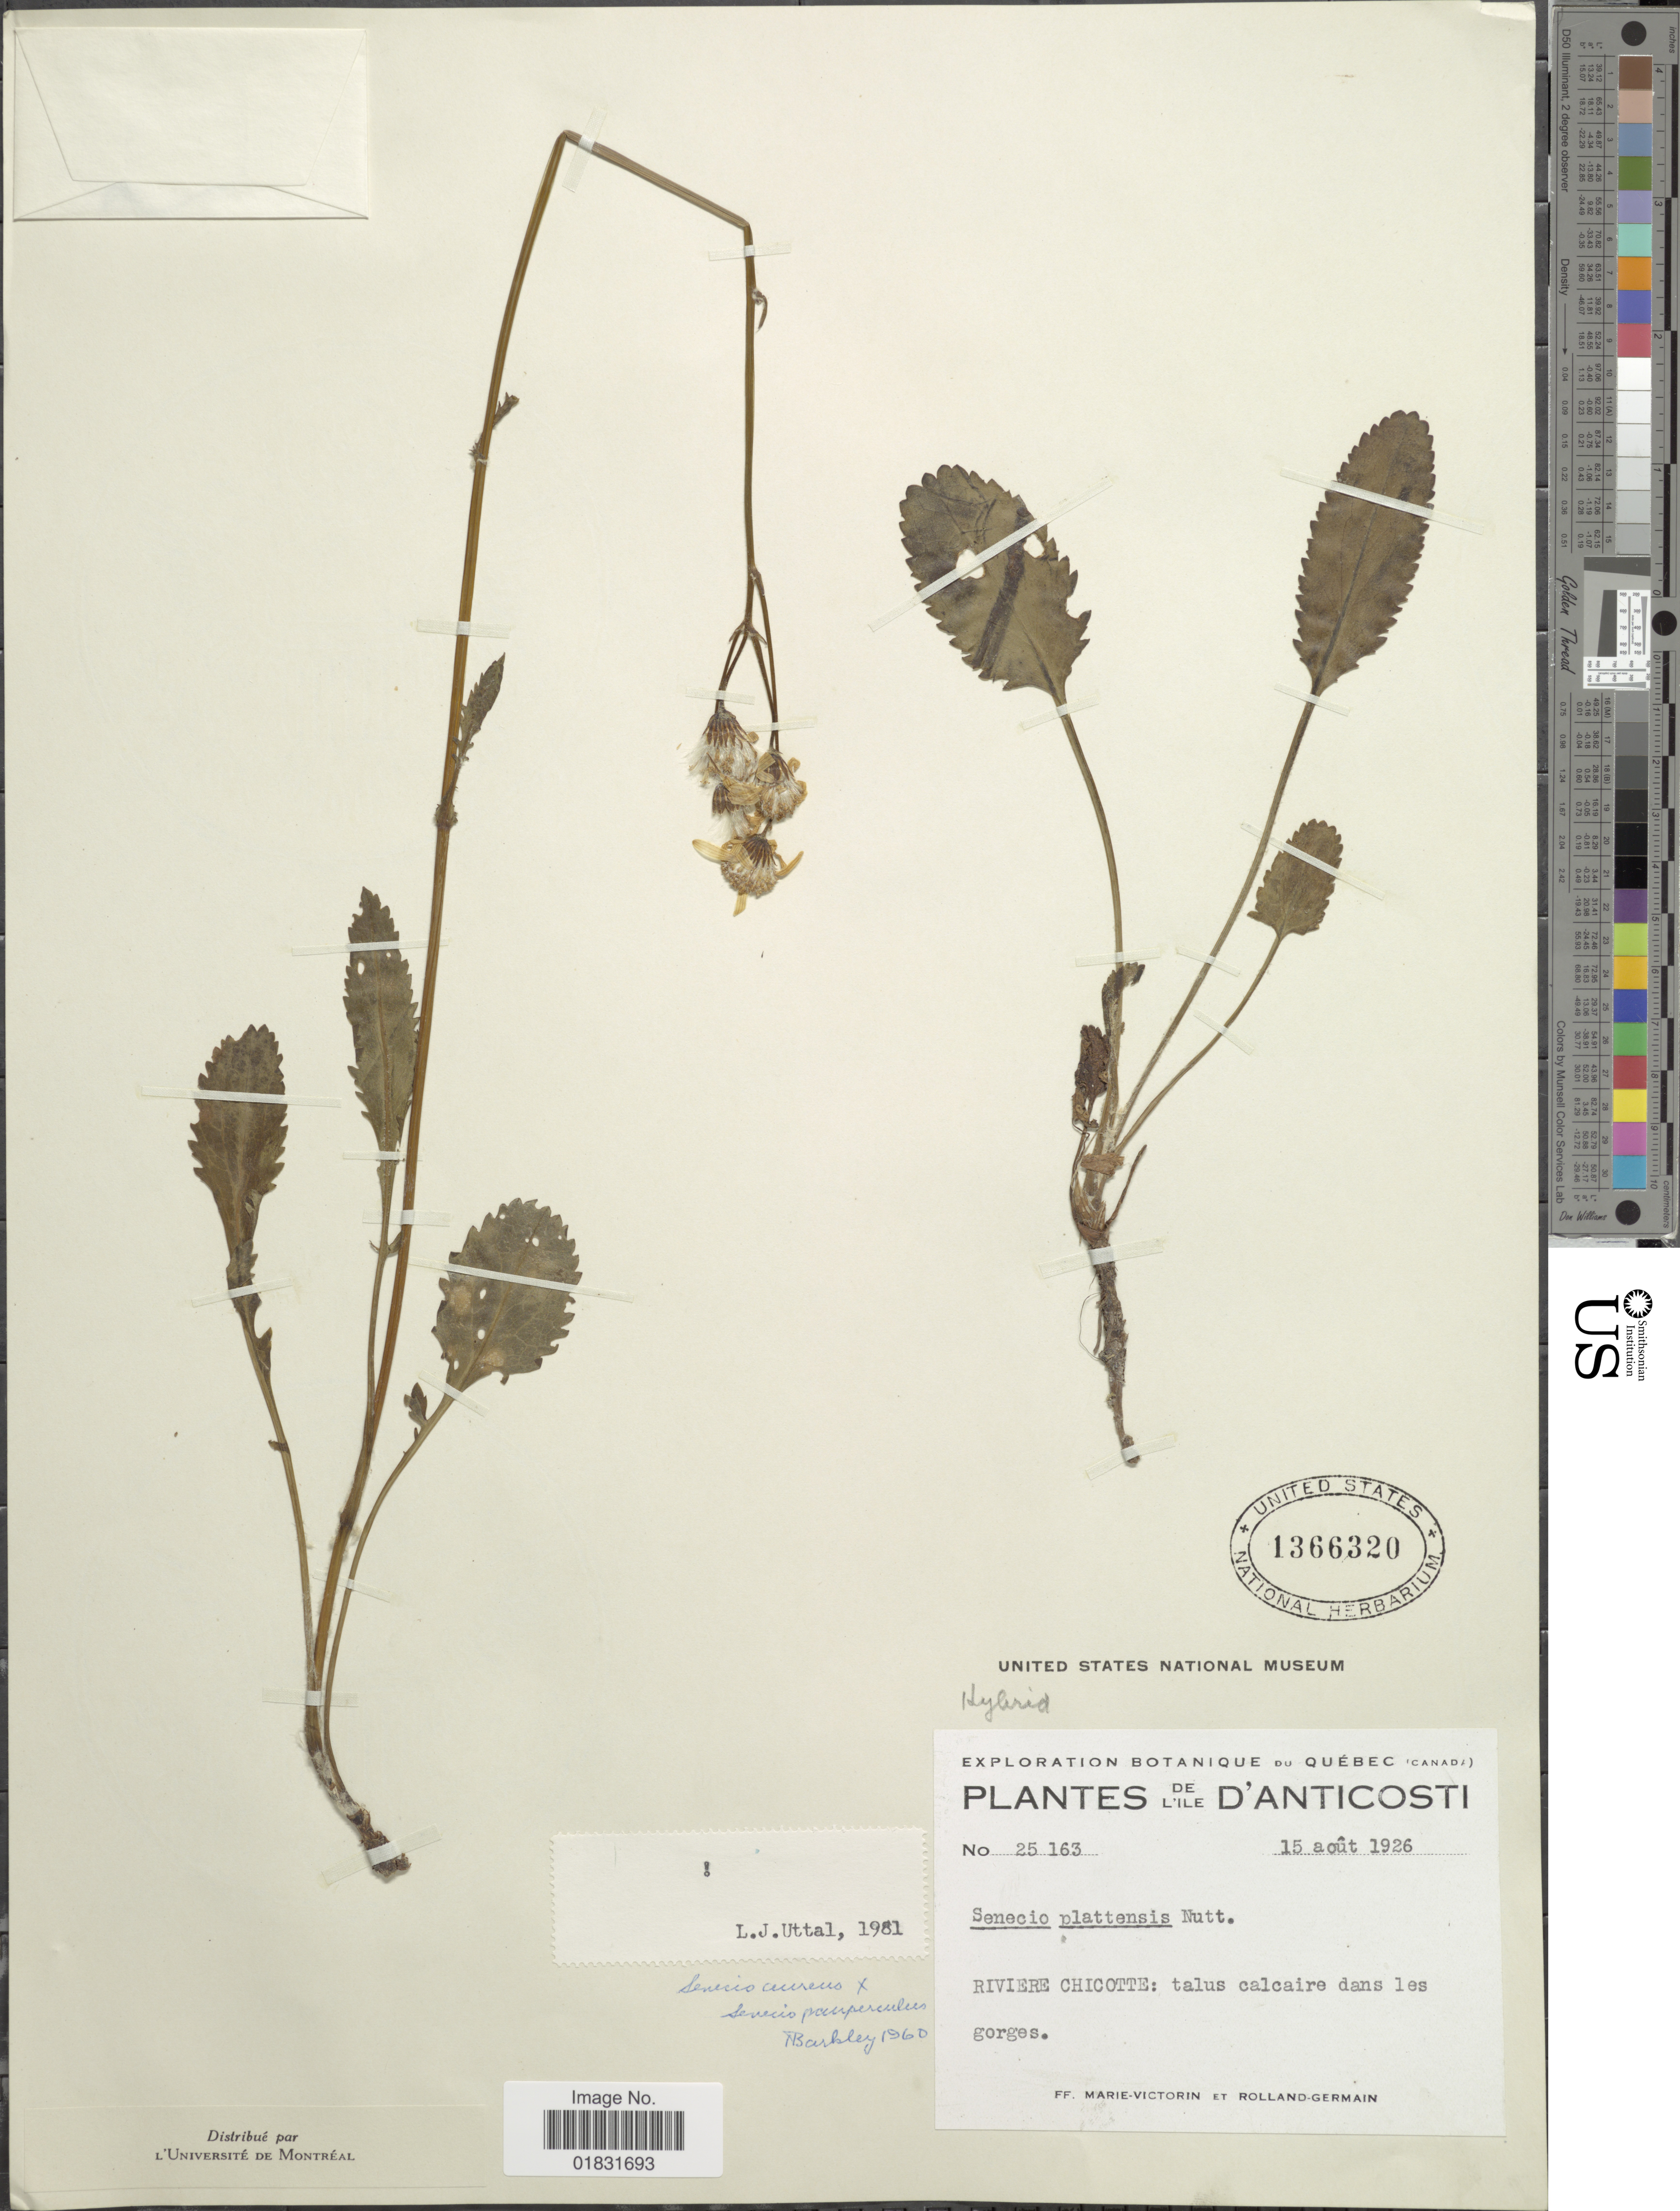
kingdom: Plantae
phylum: Tracheophyta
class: Magnoliopsida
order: Asterales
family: Asteraceae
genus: Packera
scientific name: Packera paupercula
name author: (Michx.) Á. Löve & D. Löve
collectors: F. Marie-Victorin & Rolland-Germain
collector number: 25163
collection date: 1926-08-15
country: Canada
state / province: Quebec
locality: De L'Ile D'Anticosti, Riviere Chicotte: talus calcaire dans les gorges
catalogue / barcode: US 1366320